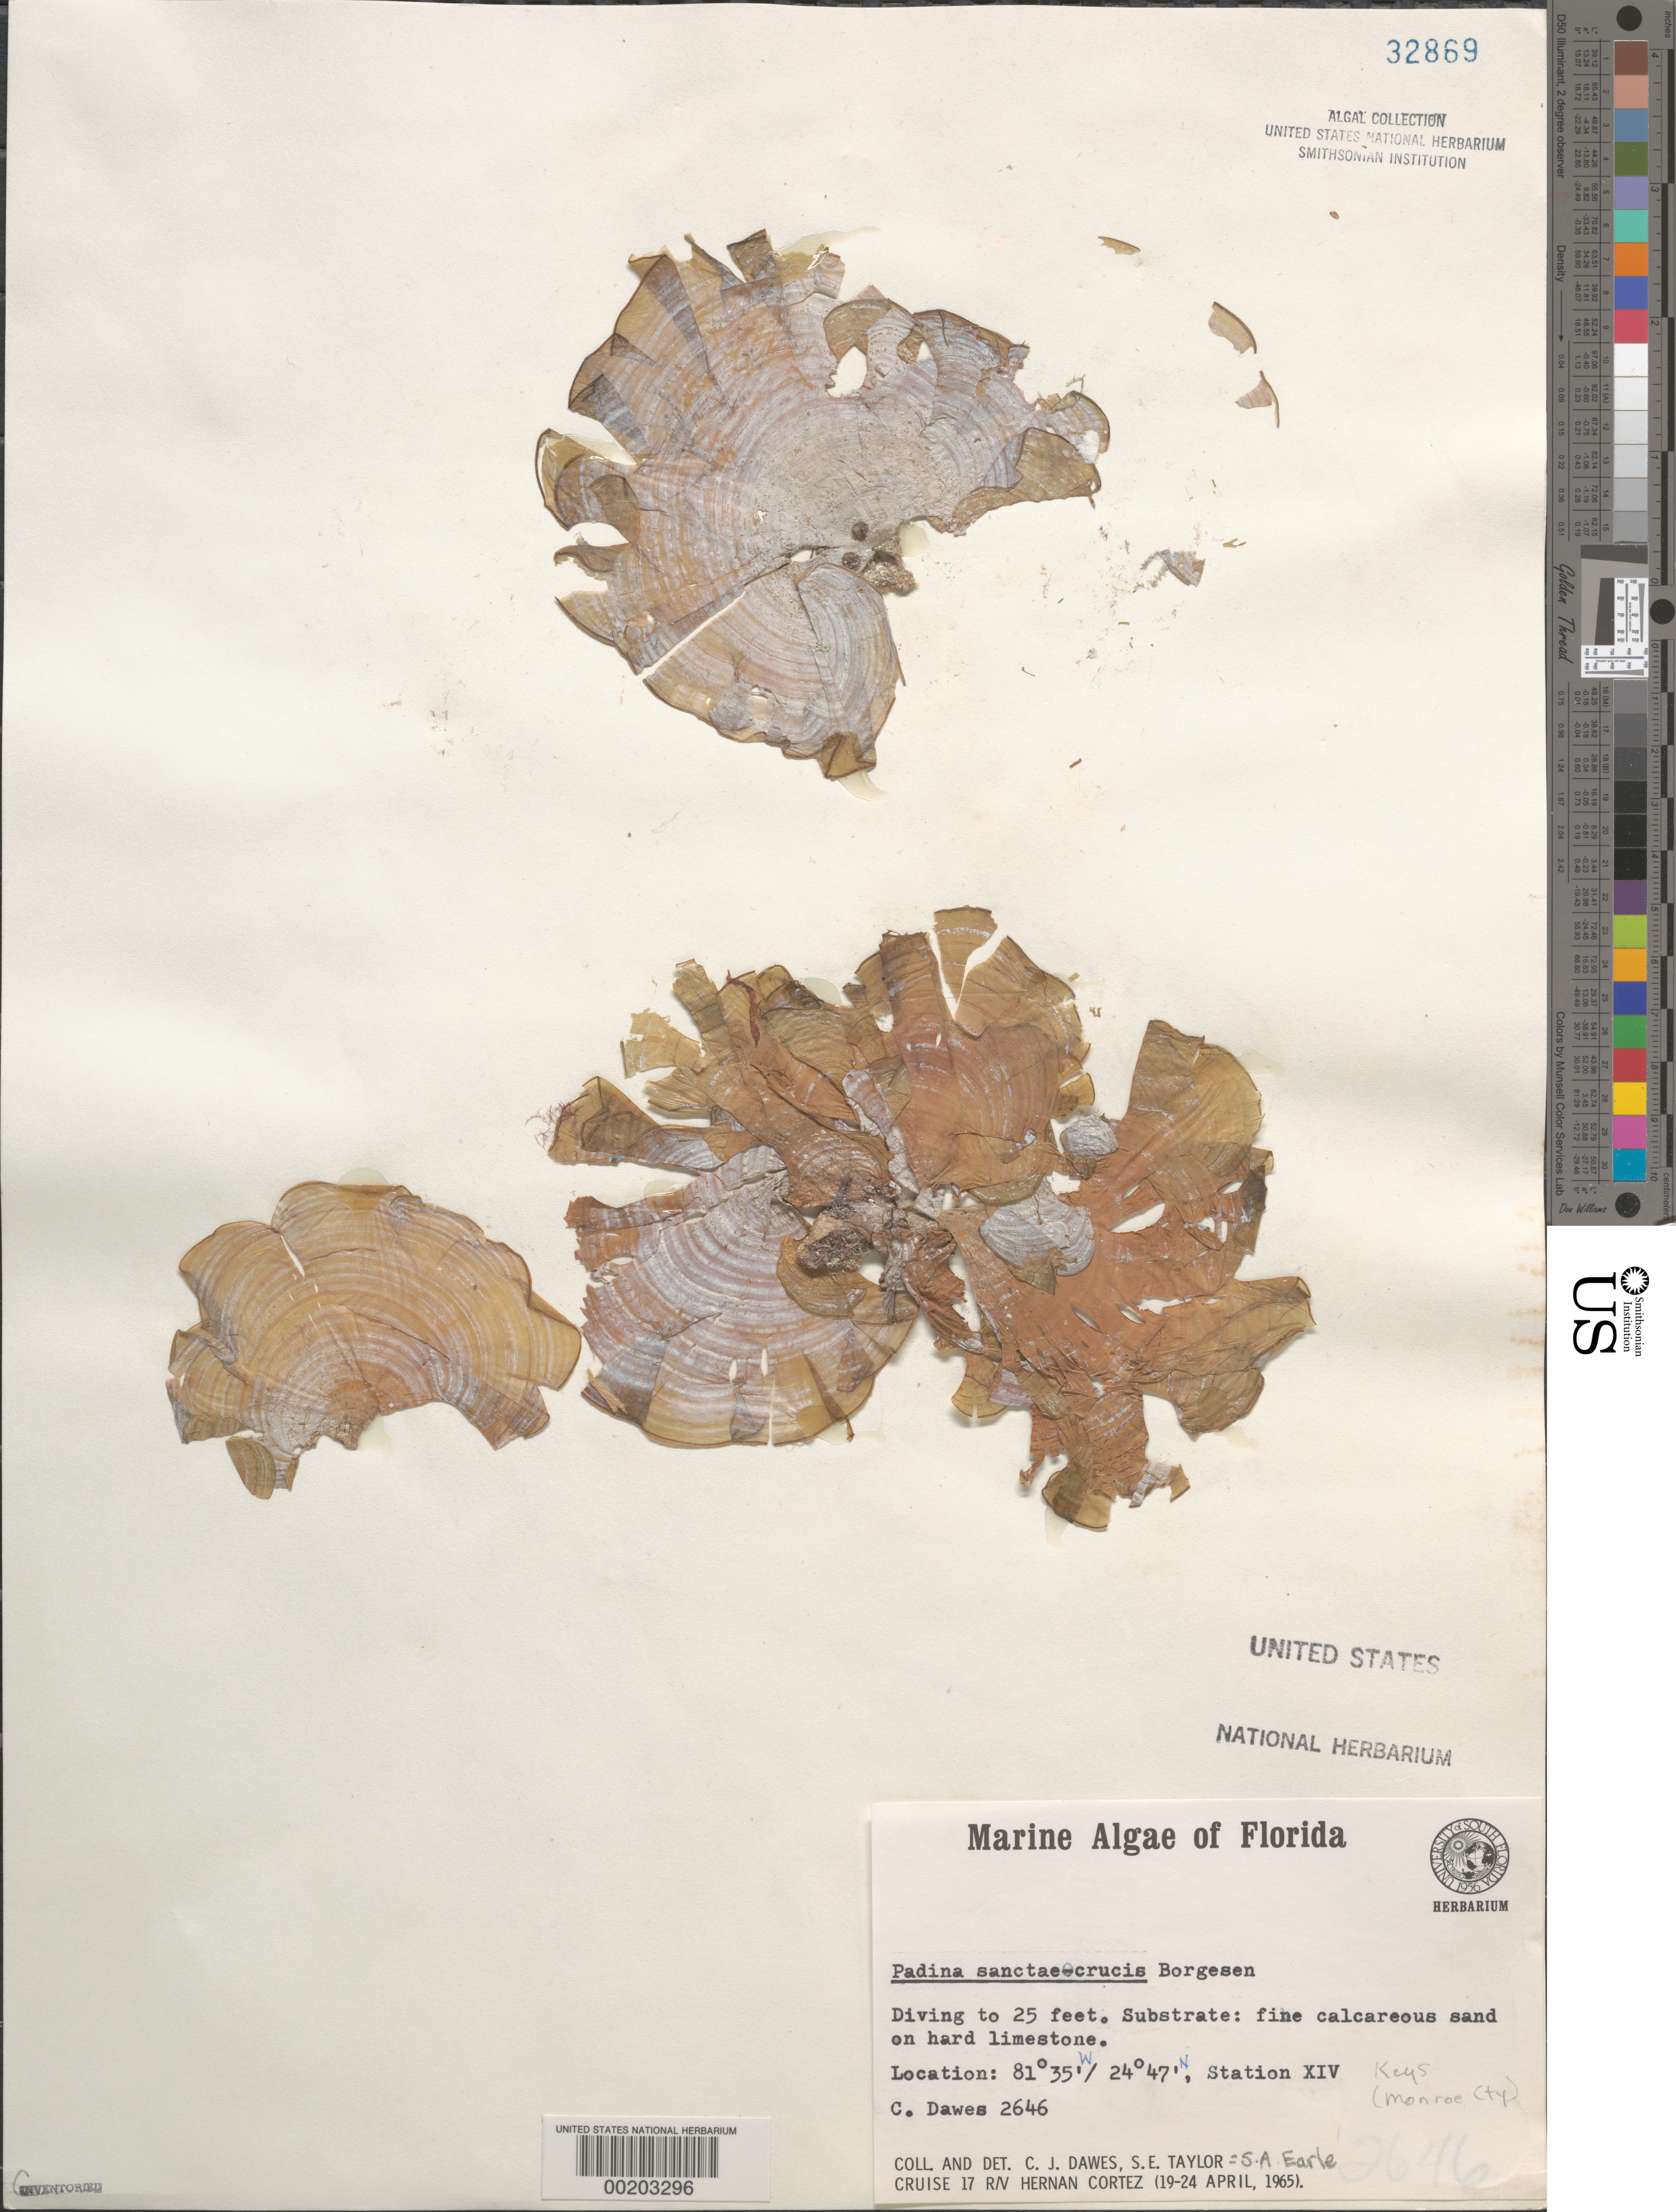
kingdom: Chromista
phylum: Ochrophyta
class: Phaeophyceae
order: Dictyotales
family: Dictyotaceae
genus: Padina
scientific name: Padina sanctae-crucis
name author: Børgesen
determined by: Dawes, C. J.; Earle, S. A.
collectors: C. Dawes & S. A. Earle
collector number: Cjd 2646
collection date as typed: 19 Apr 1965 to 24 Apr 1965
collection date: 1965-04-19/1965-04-24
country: United States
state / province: Florida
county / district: Monroe County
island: Florida Keys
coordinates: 24 47' N, 81 35' W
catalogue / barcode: US 32869